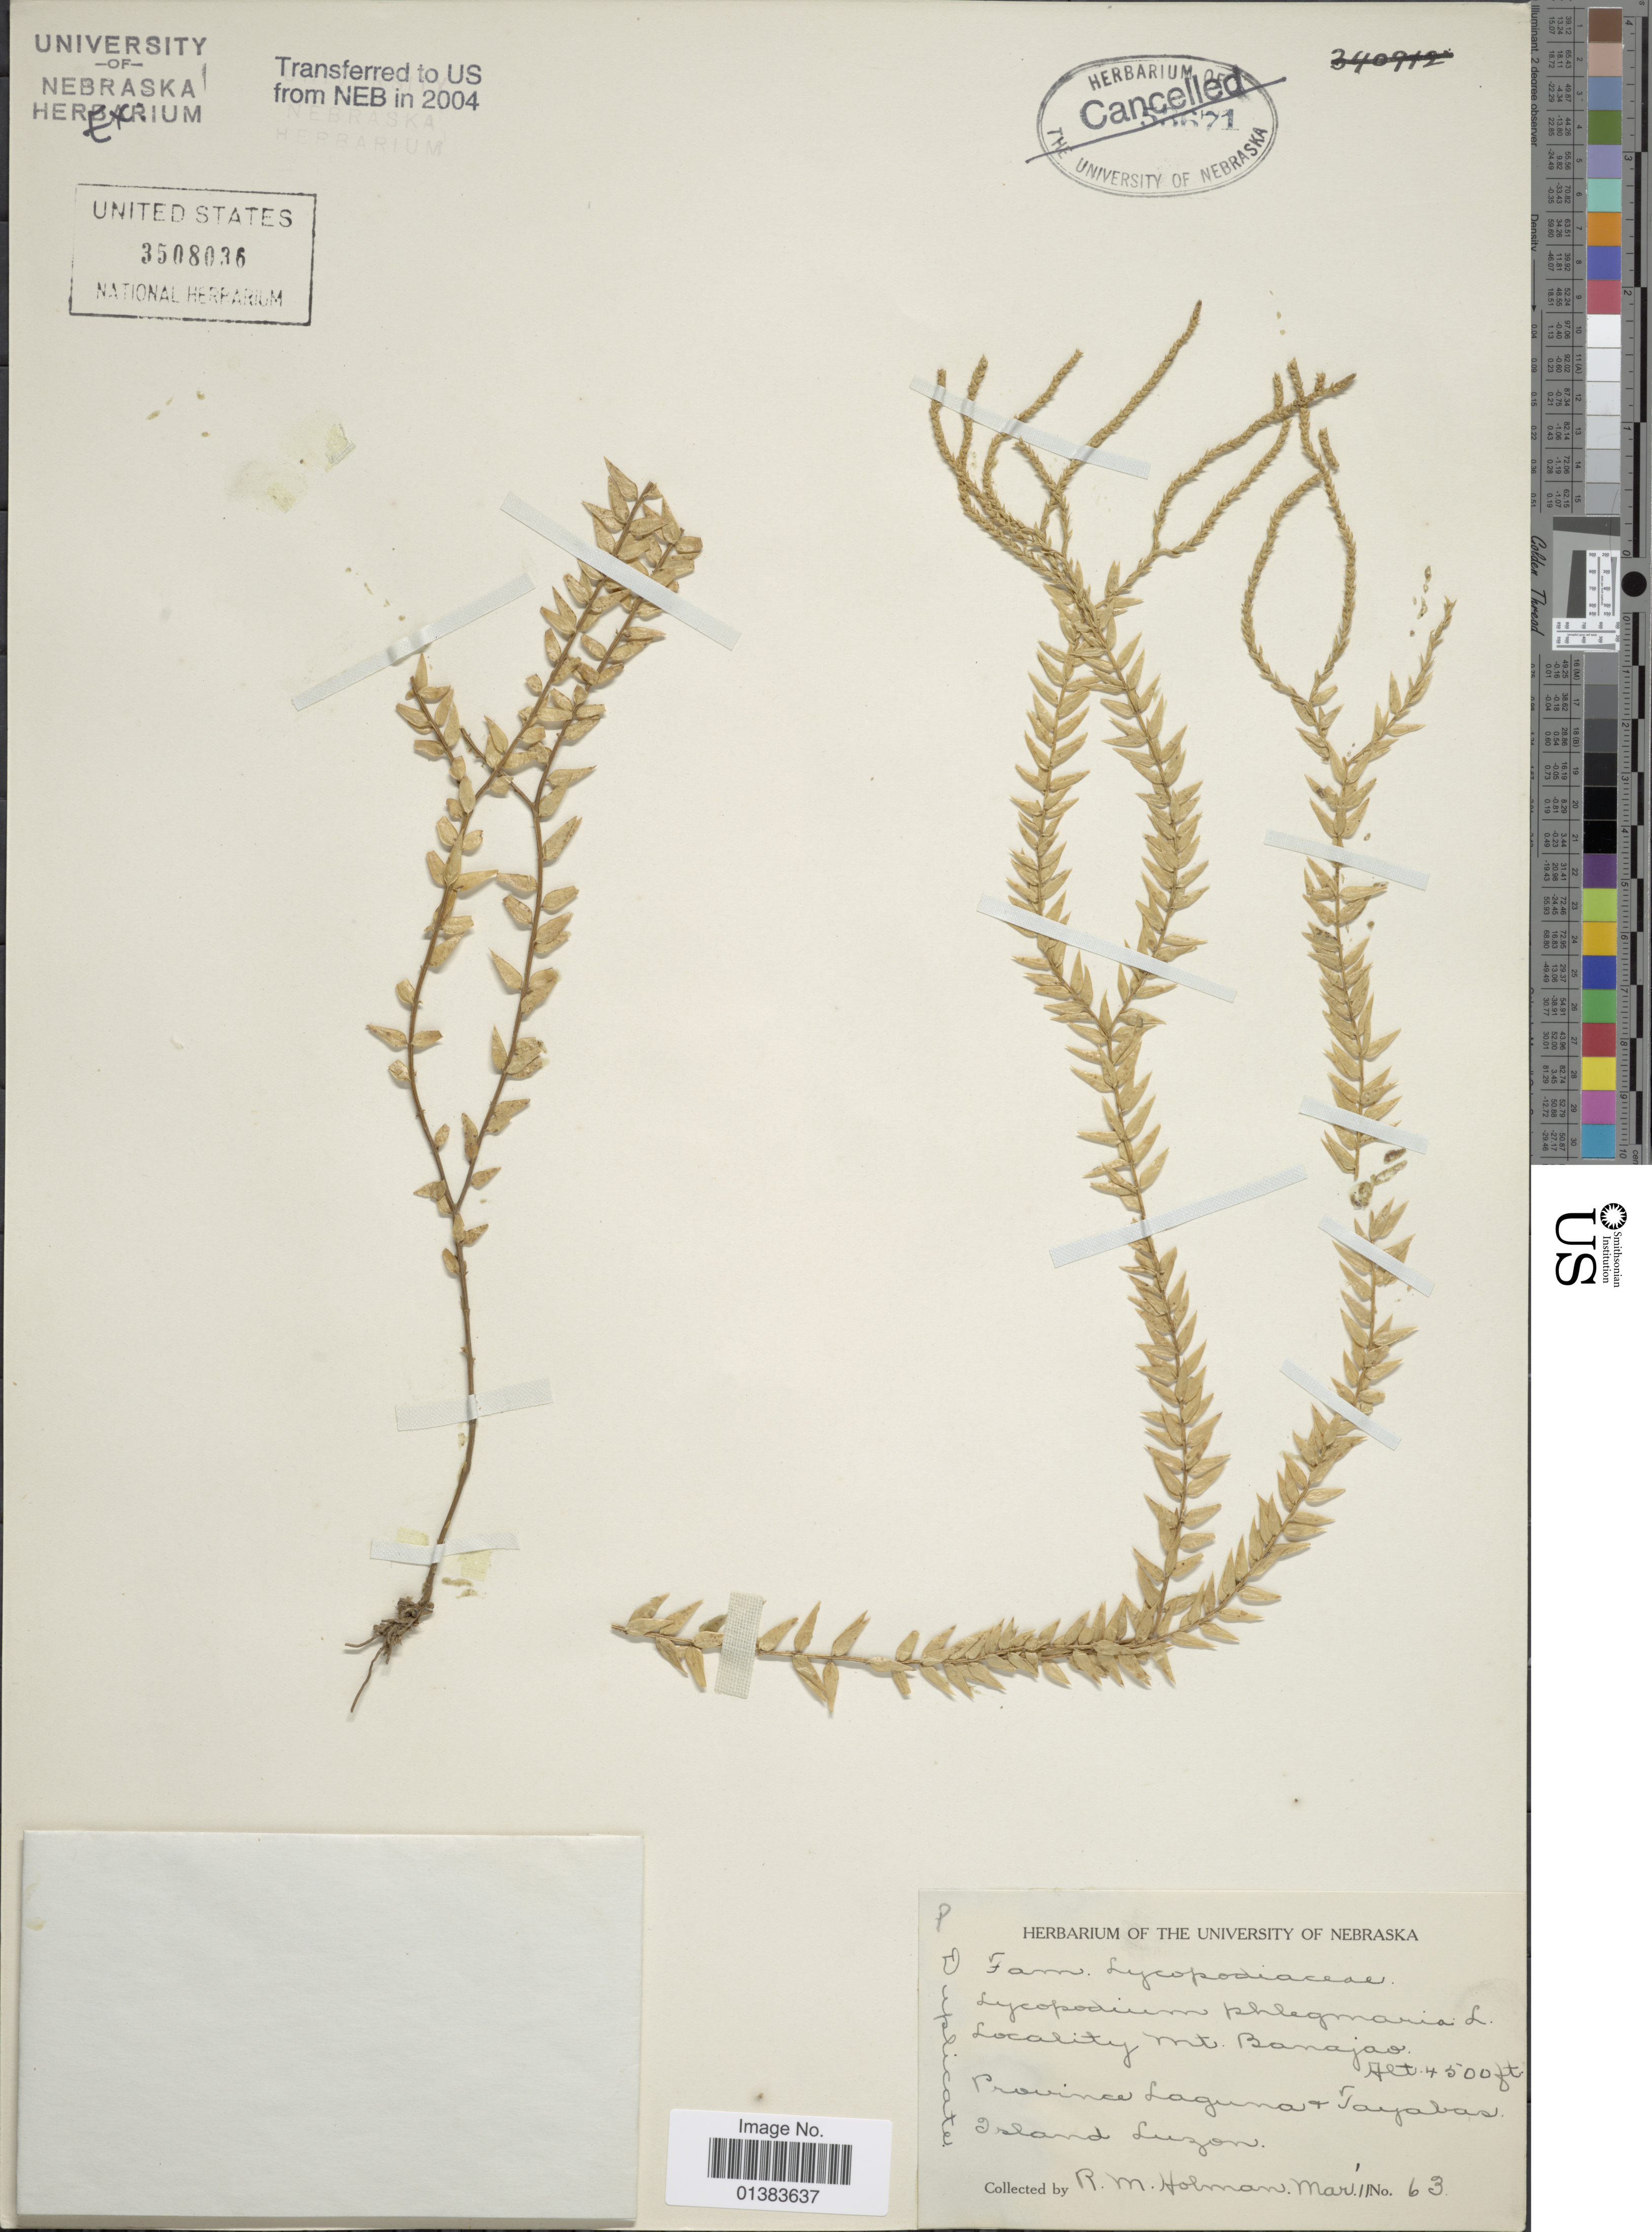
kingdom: Plantae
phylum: Tracheophyta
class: Lycopodiopsida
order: Lycopodiales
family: Lycopodiaceae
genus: Phlegmariurus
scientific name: Phlegmariurus banayanicus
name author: (Herter) A. R. Field & Bostock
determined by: Field, A. R.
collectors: R. Holman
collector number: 63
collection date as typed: Transcribed d/m/y: /3/11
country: Philippines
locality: Province Laguna & Tayabas, Island Luzon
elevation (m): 1372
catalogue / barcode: US 3508036